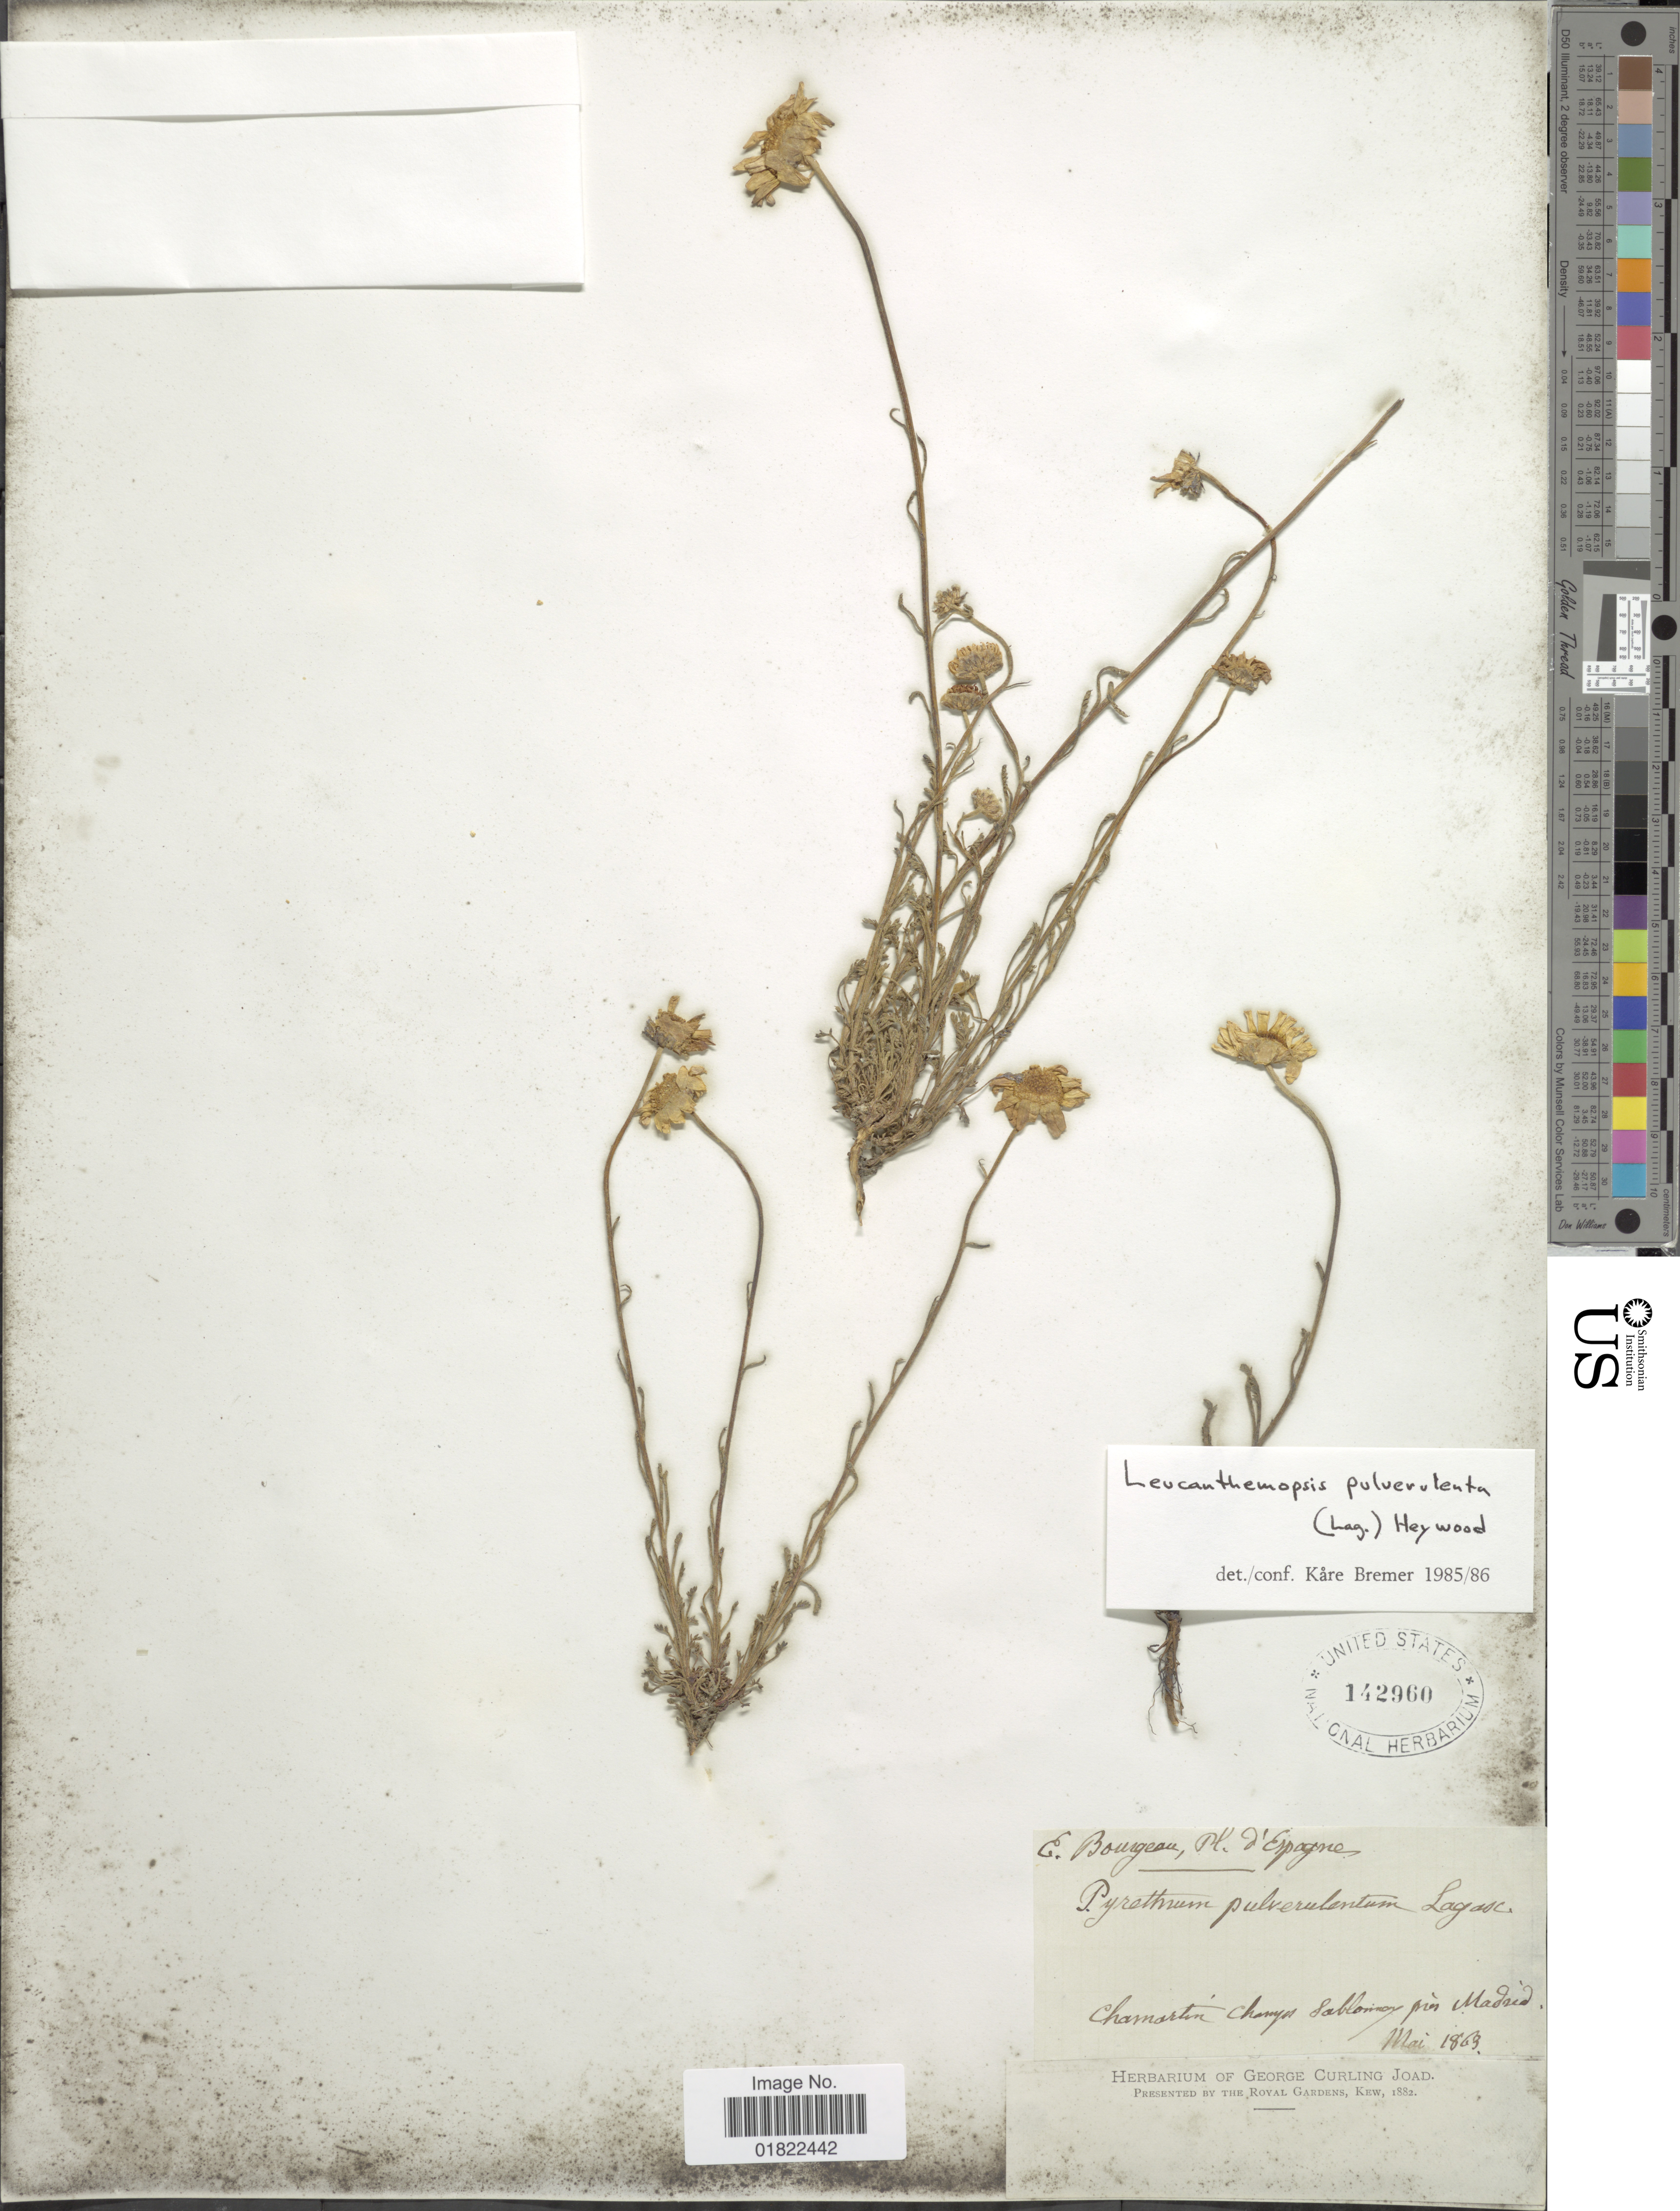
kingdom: Plantae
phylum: Tracheophyta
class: Magnoliopsida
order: Asterales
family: Asteraceae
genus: Leucanthemopsis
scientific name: Leucanthemopsis pulverulenta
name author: (Lag.) Heywood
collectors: E. Bourgeau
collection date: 1863-05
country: Spain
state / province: Madrid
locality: Chamartín champs sablonneux pres Madrid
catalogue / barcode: US 142960